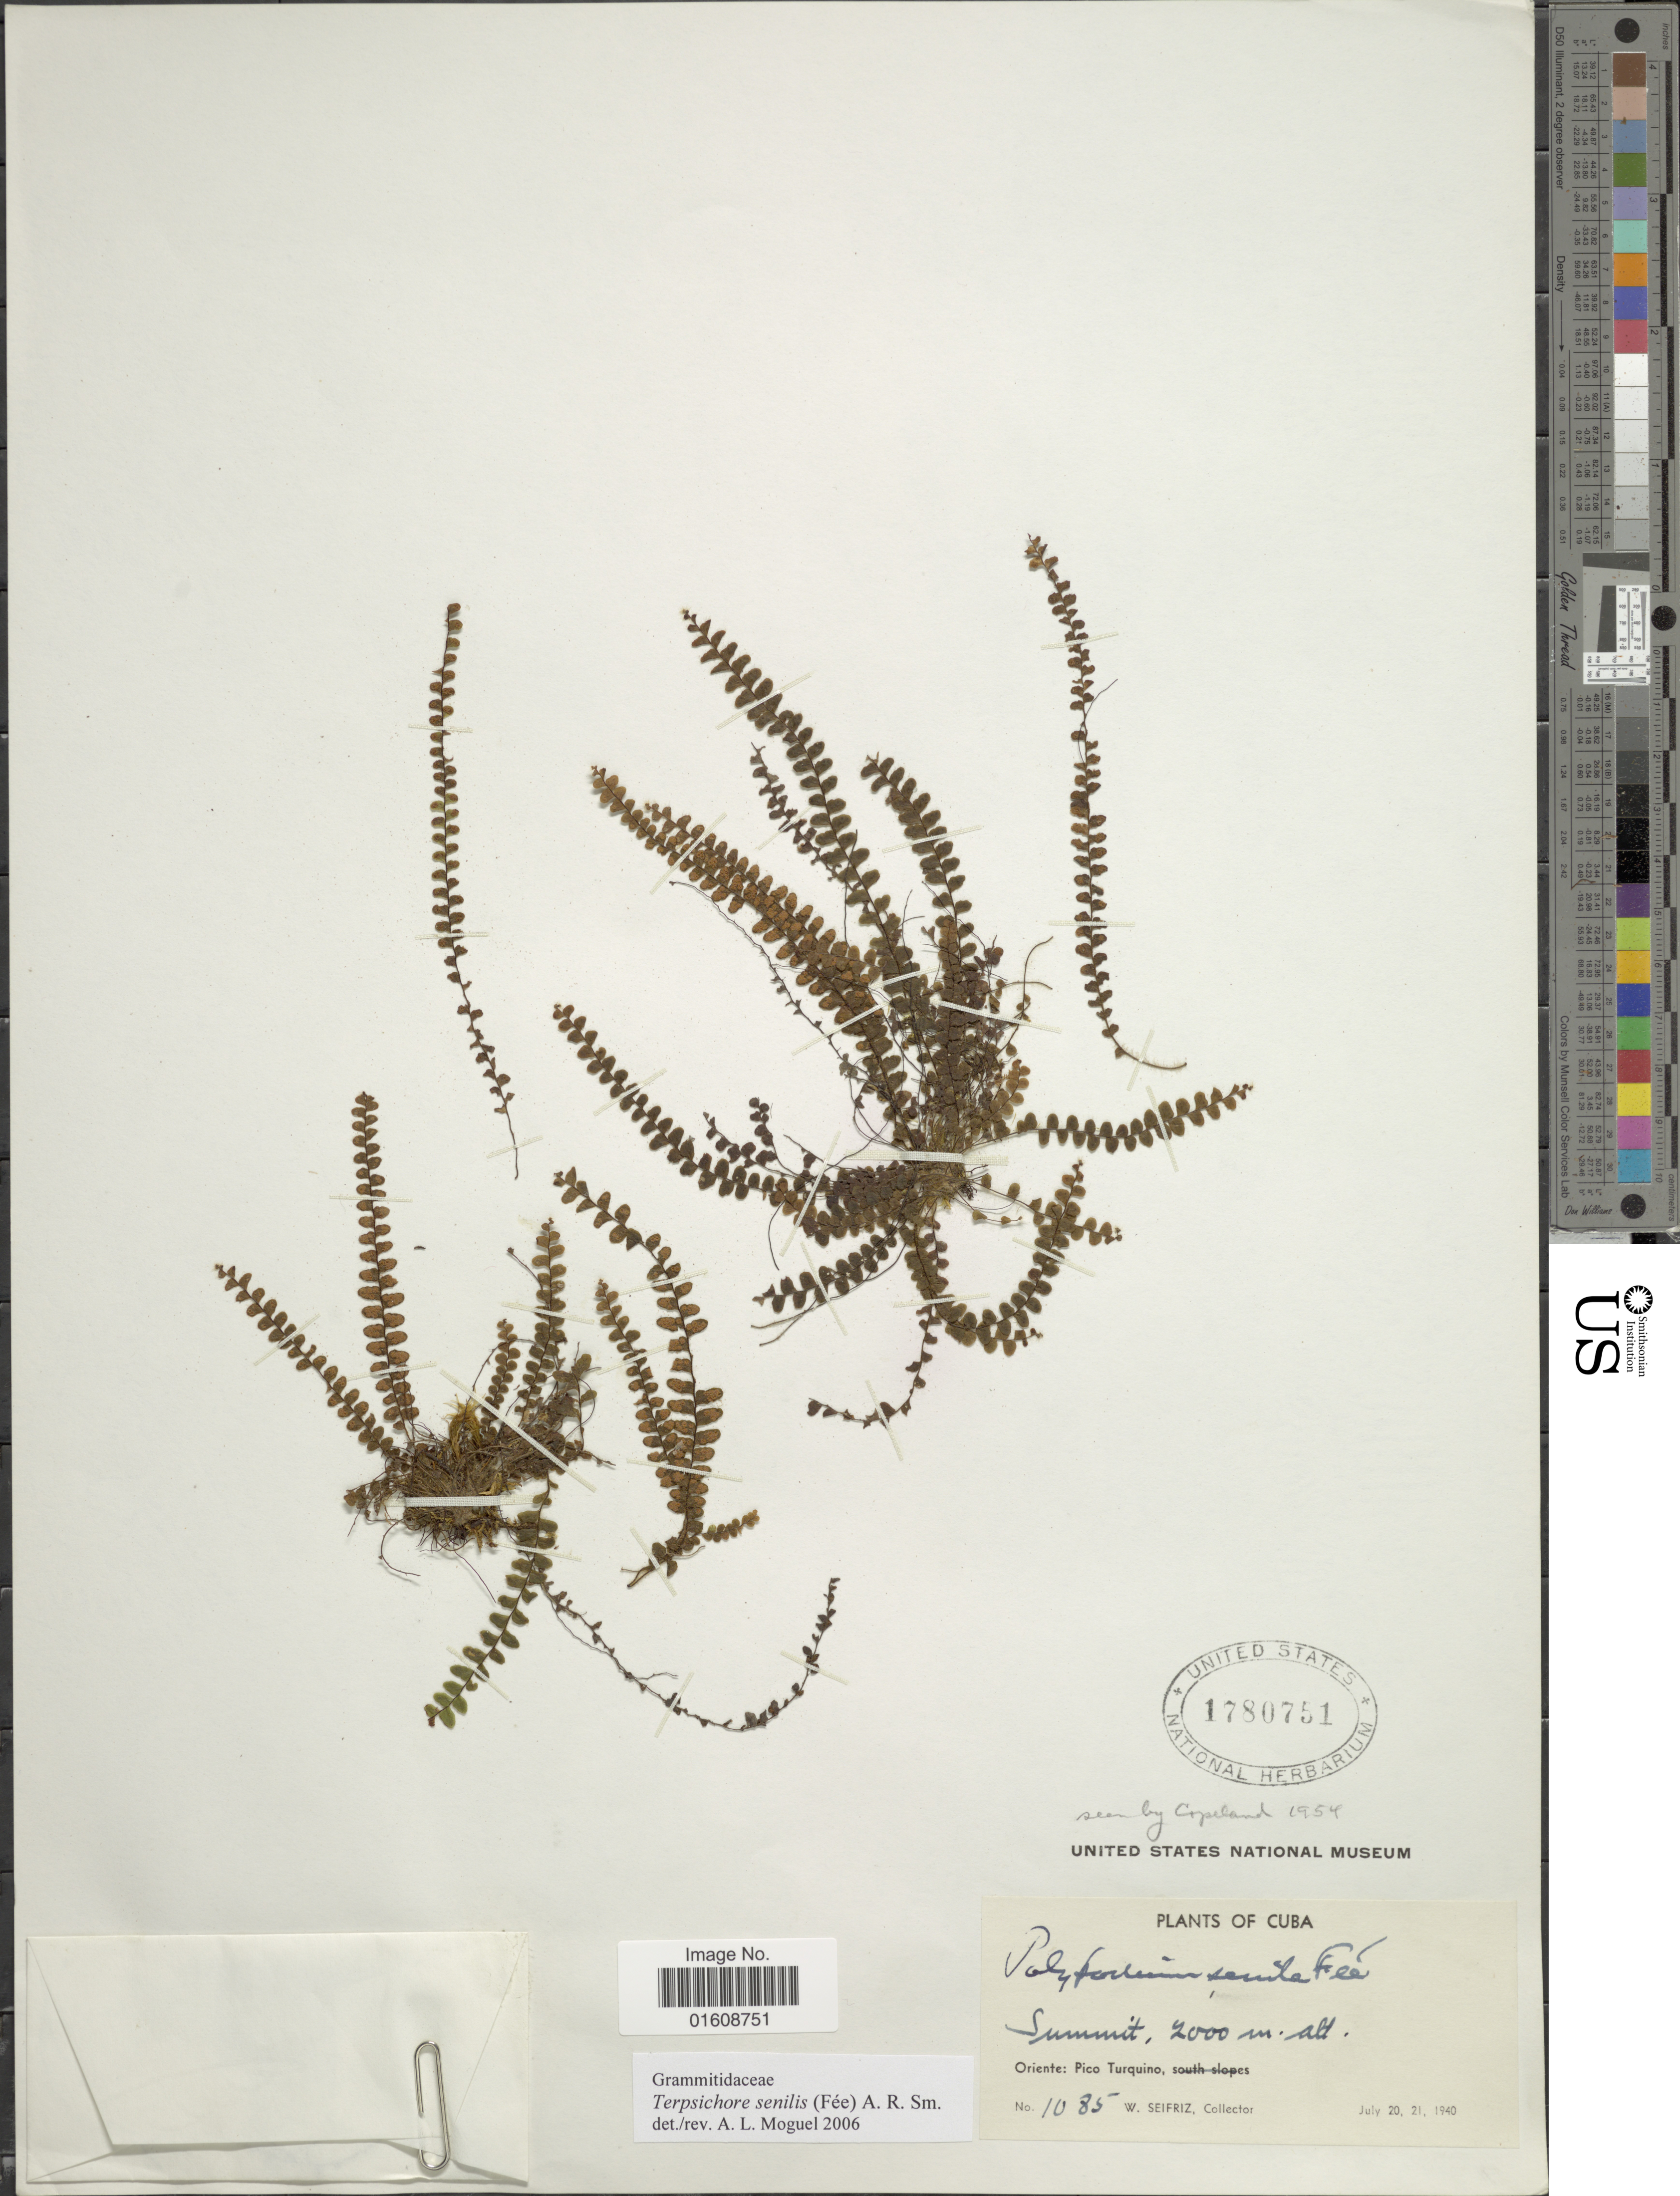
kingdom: Plantae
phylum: Tracheophyta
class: Polypodiopsida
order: Polypodiales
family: Polypodiaceae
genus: Alansmia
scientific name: Alansmia senilis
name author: (Fée) Moguel & M. Kessler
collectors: W. Seifriz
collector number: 1085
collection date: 1940-07-20/1940-07-21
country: Cuba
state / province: Oriente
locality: Pico Turquino. Summit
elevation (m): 2000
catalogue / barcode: US 1780751